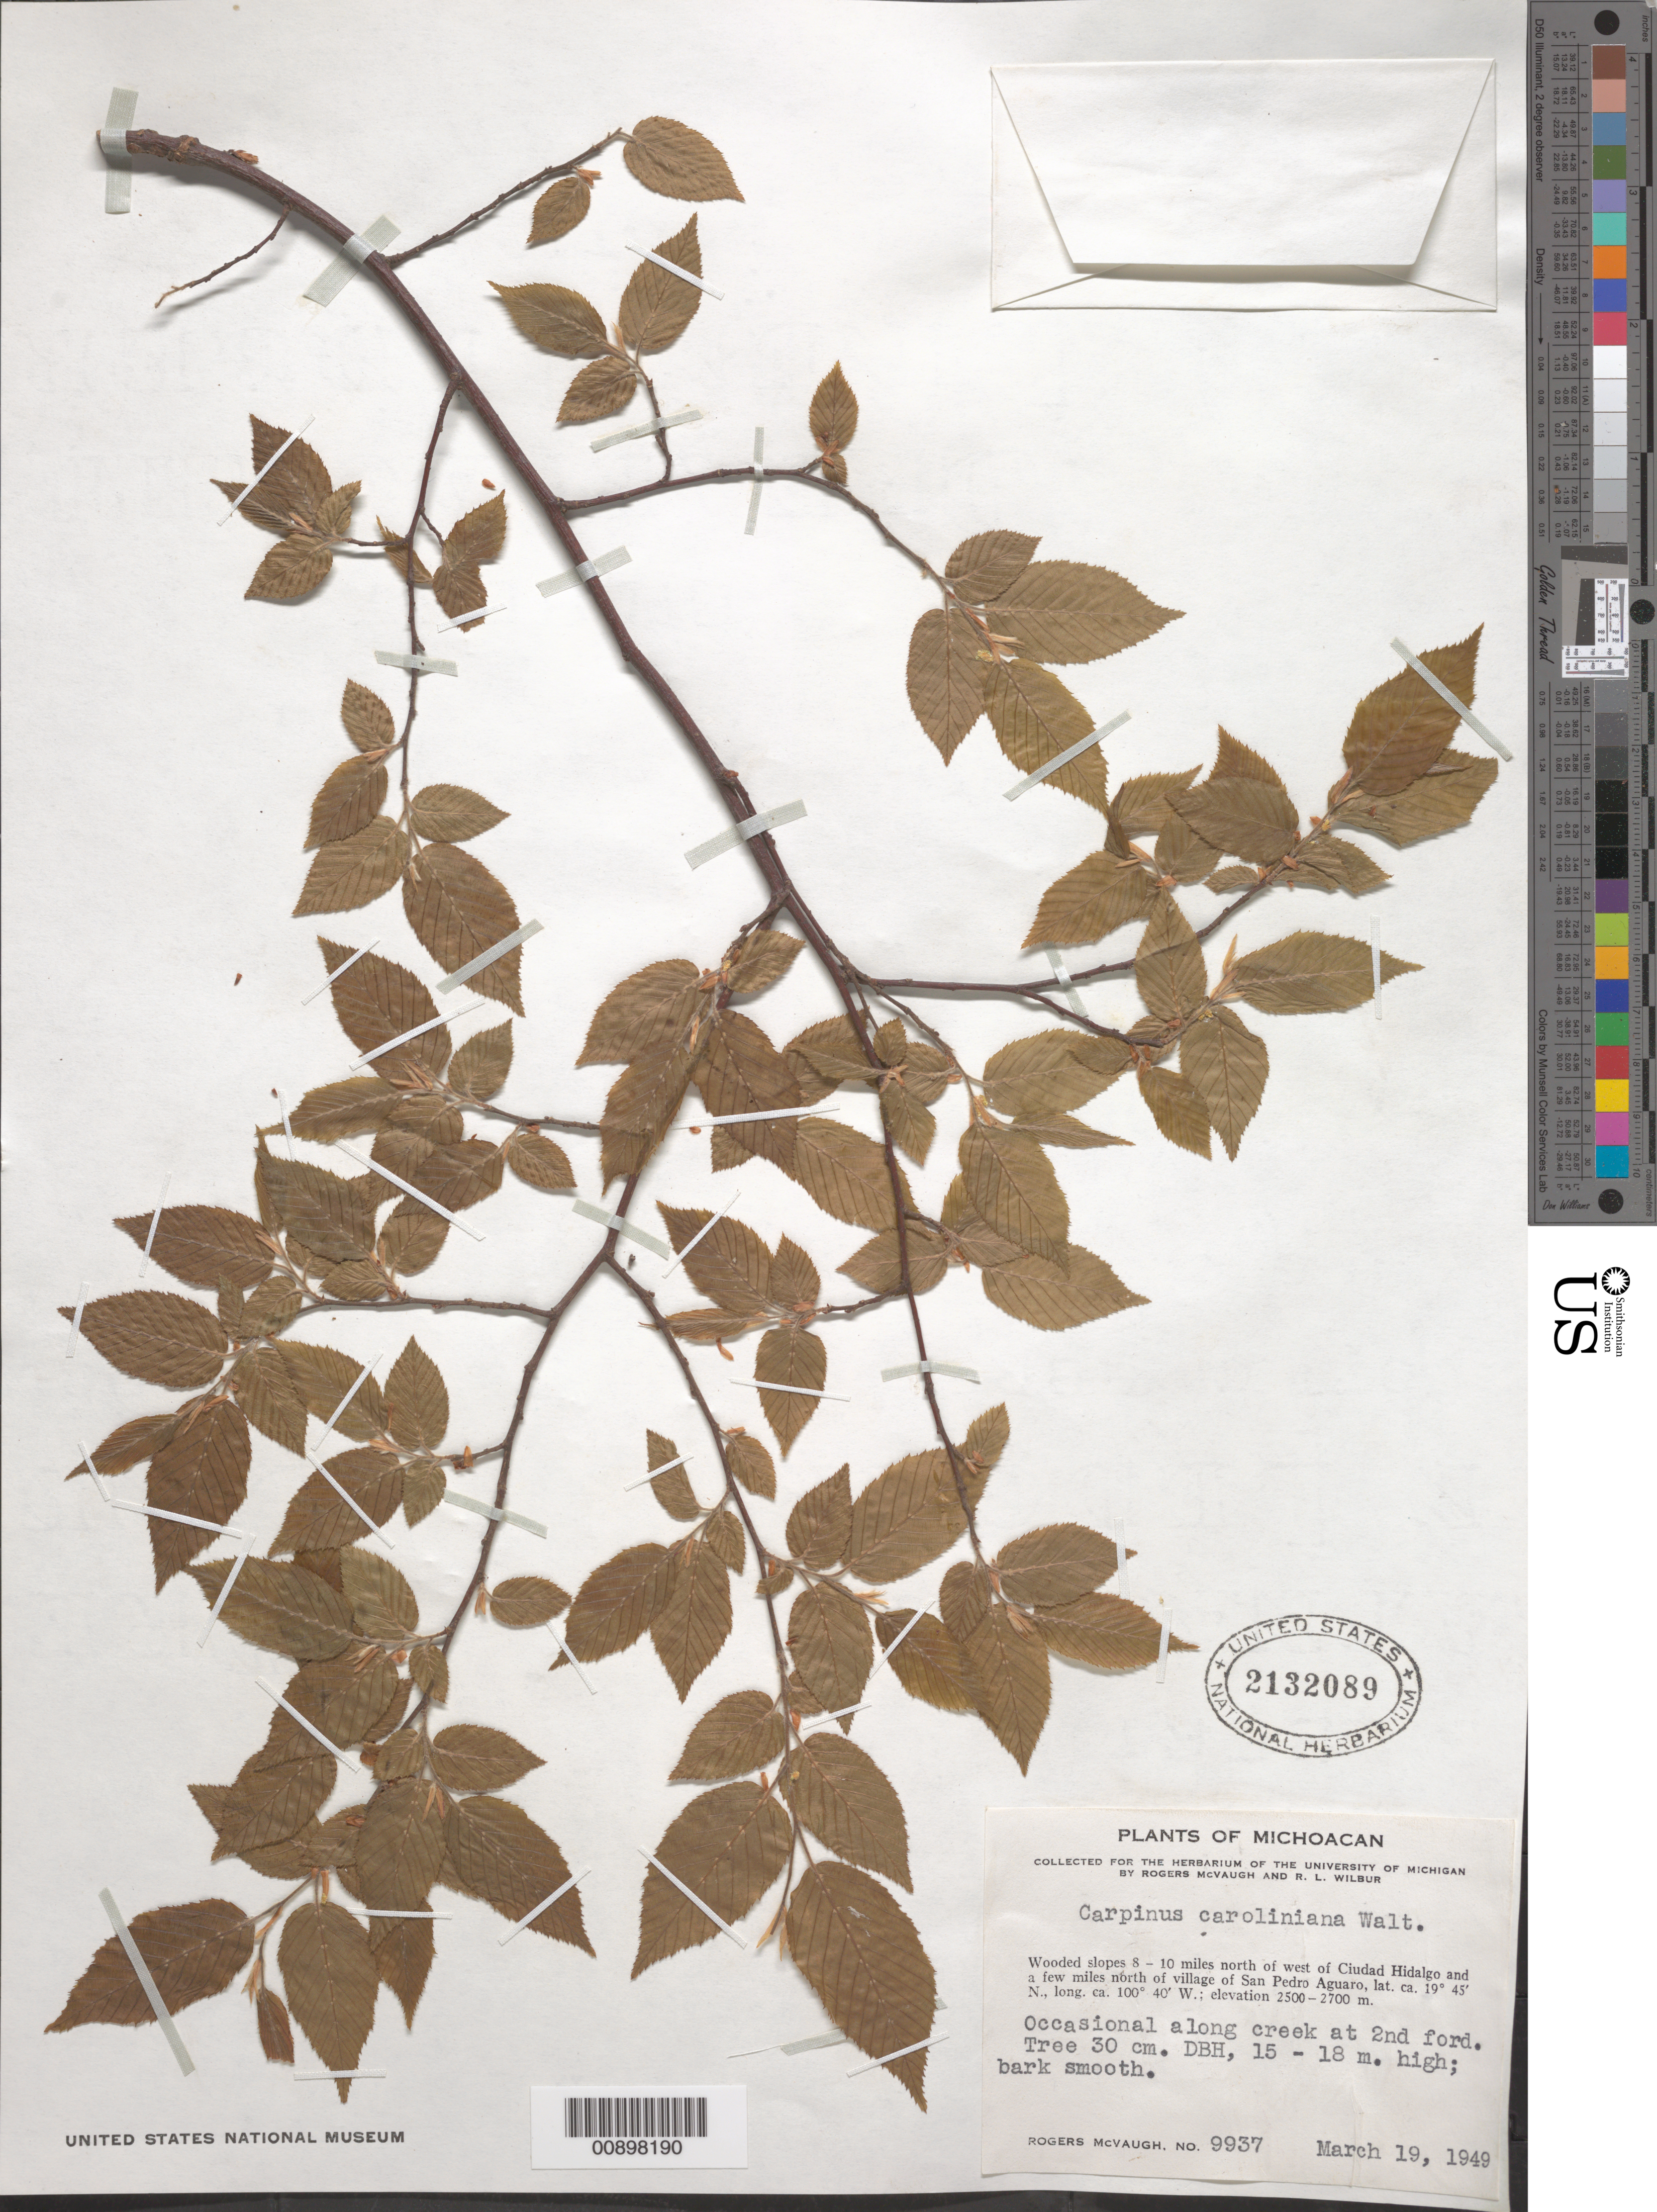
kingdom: Plantae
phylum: Tracheophyta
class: Magnoliopsida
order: Fagales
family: Betulaceae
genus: Carpinus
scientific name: Carpinus caroliniana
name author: Walter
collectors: R. McVaugh & R. L. Wilbur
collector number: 9937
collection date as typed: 19 Mar 1949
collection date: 1949-03-19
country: Mexico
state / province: Michoacán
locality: Wooded slopes 8-10 miles north of west of Ciudad Hidalgo and a few miles north of village of San Pedro Aguaro.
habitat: Wood slopes. Along creek at 2nd ford.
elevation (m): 2700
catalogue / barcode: US 2132089